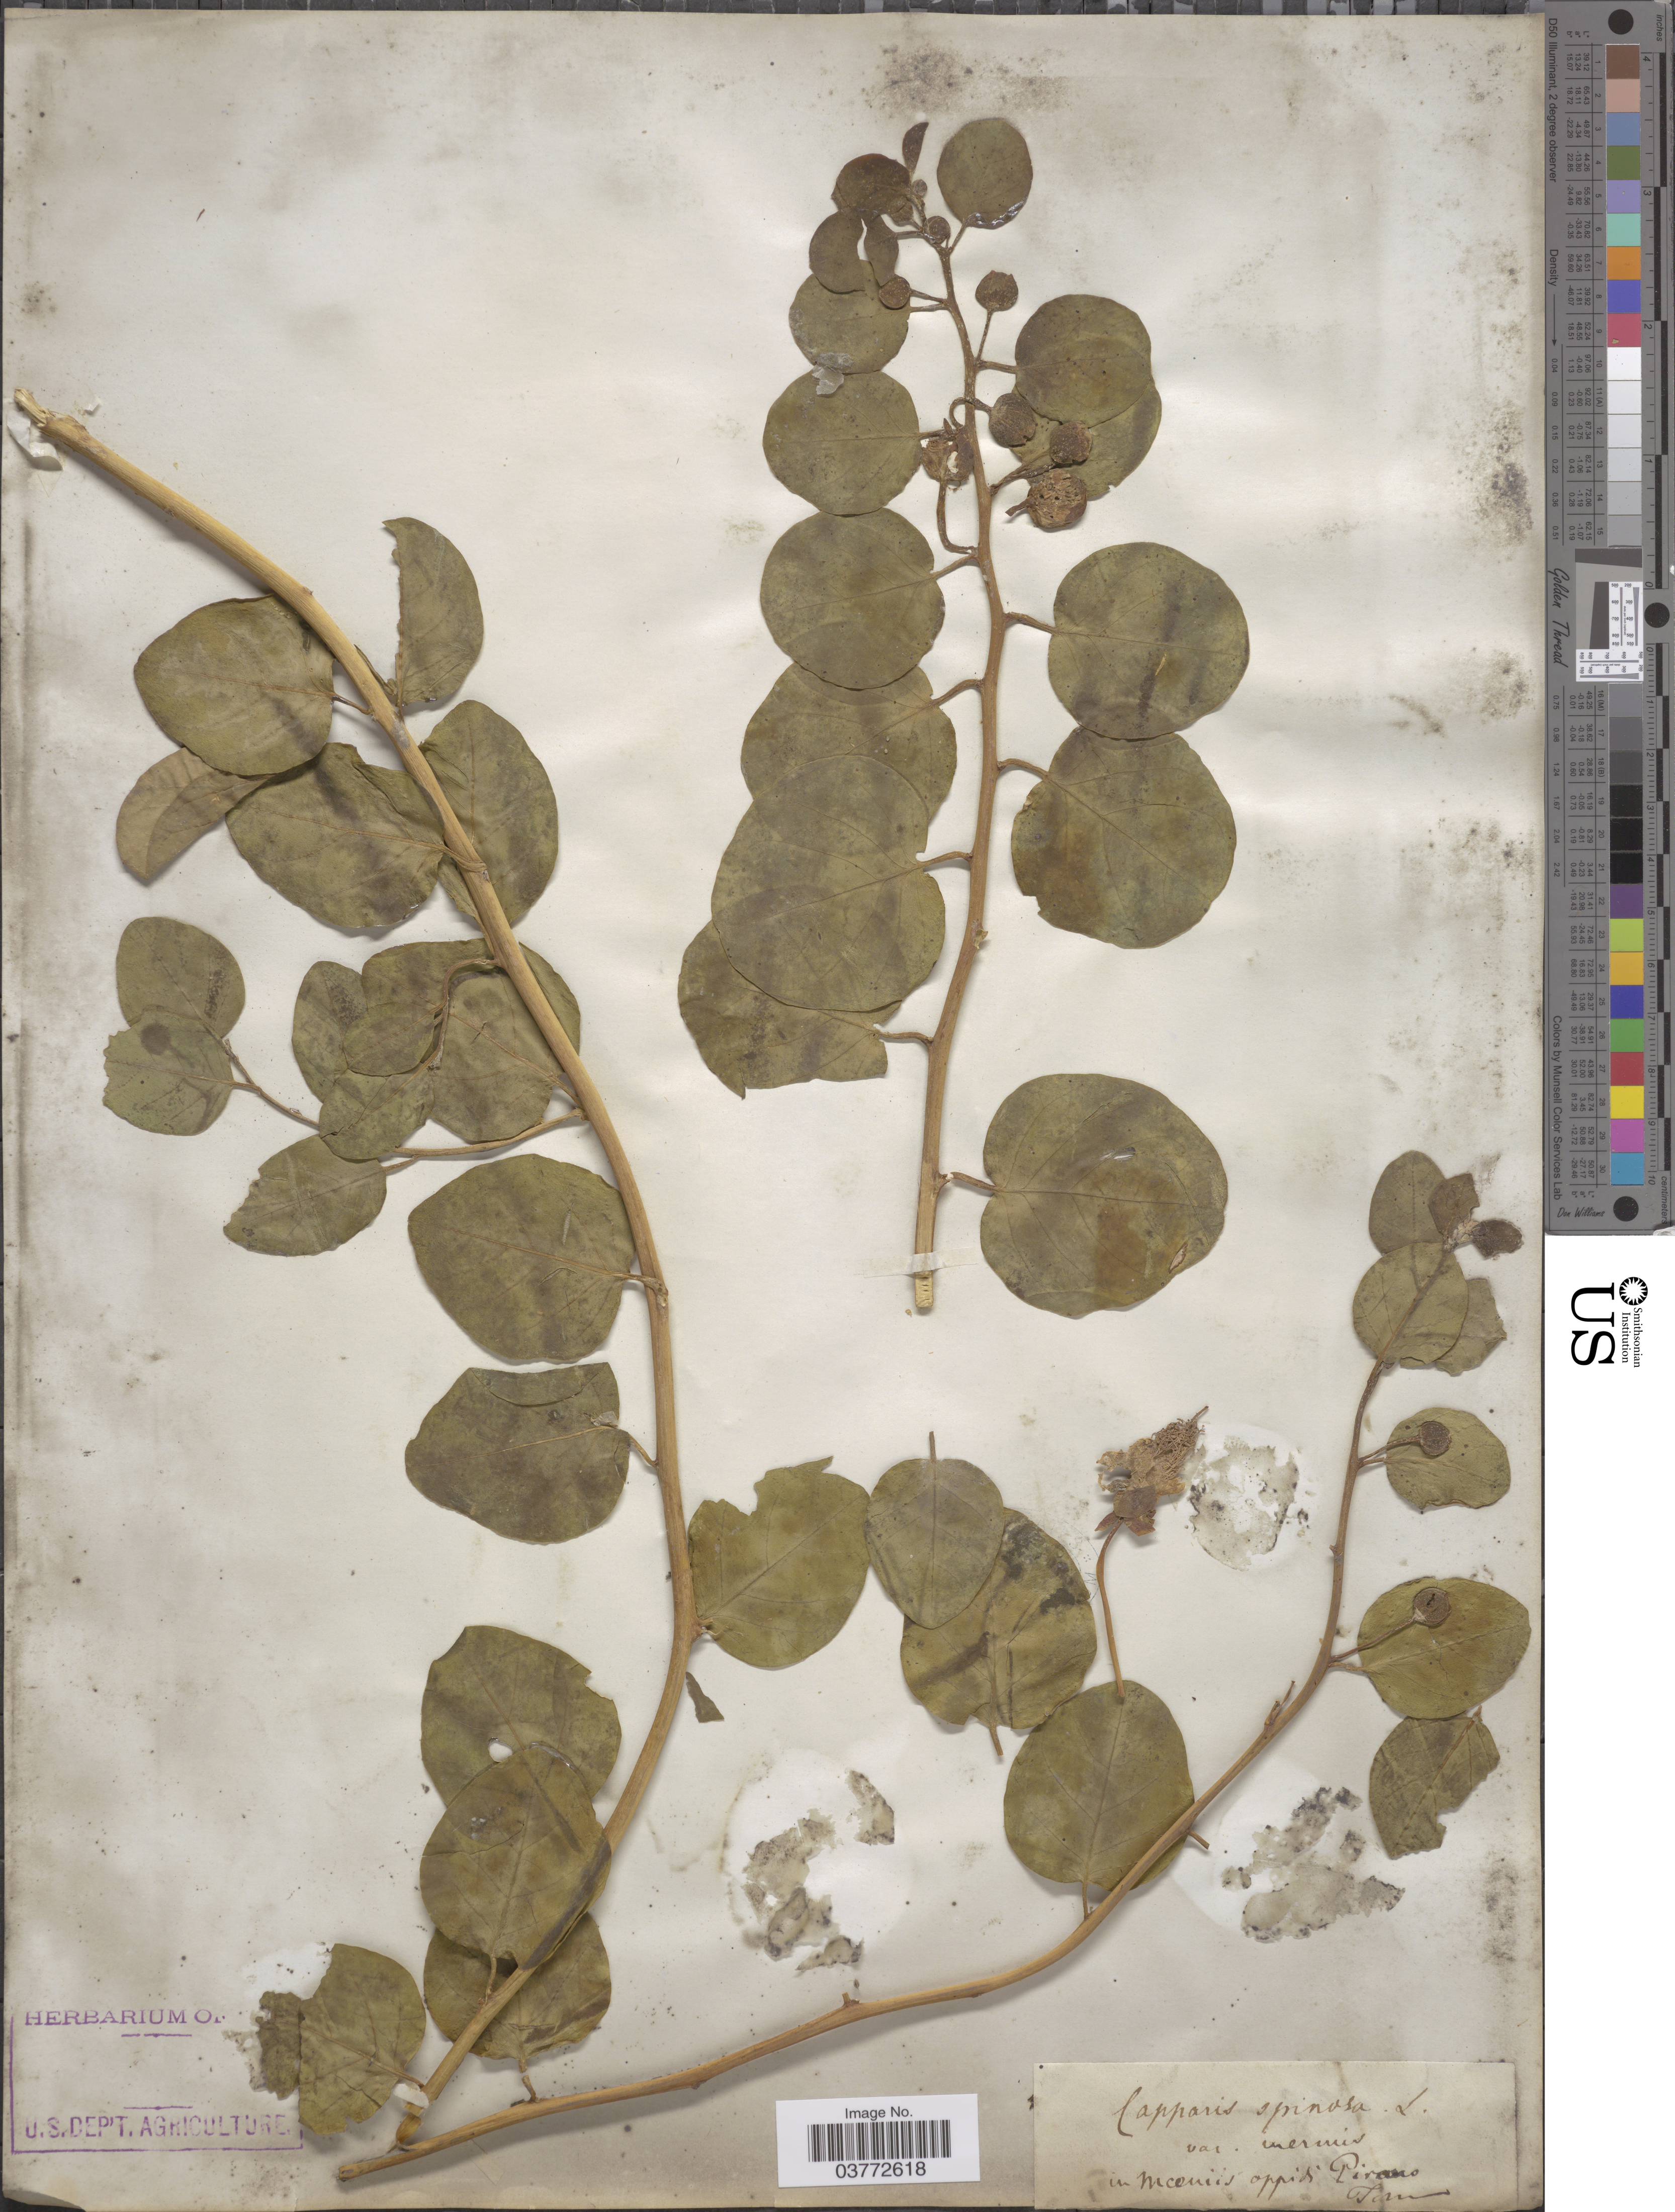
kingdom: Plantae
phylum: Tracheophyta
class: Magnoliopsida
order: Brassicales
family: Capparaceae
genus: Capparis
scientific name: Capparis spinosa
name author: L.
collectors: Tomm.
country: Slovenia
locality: In mceniis [interpreted] oppidi Pirano.